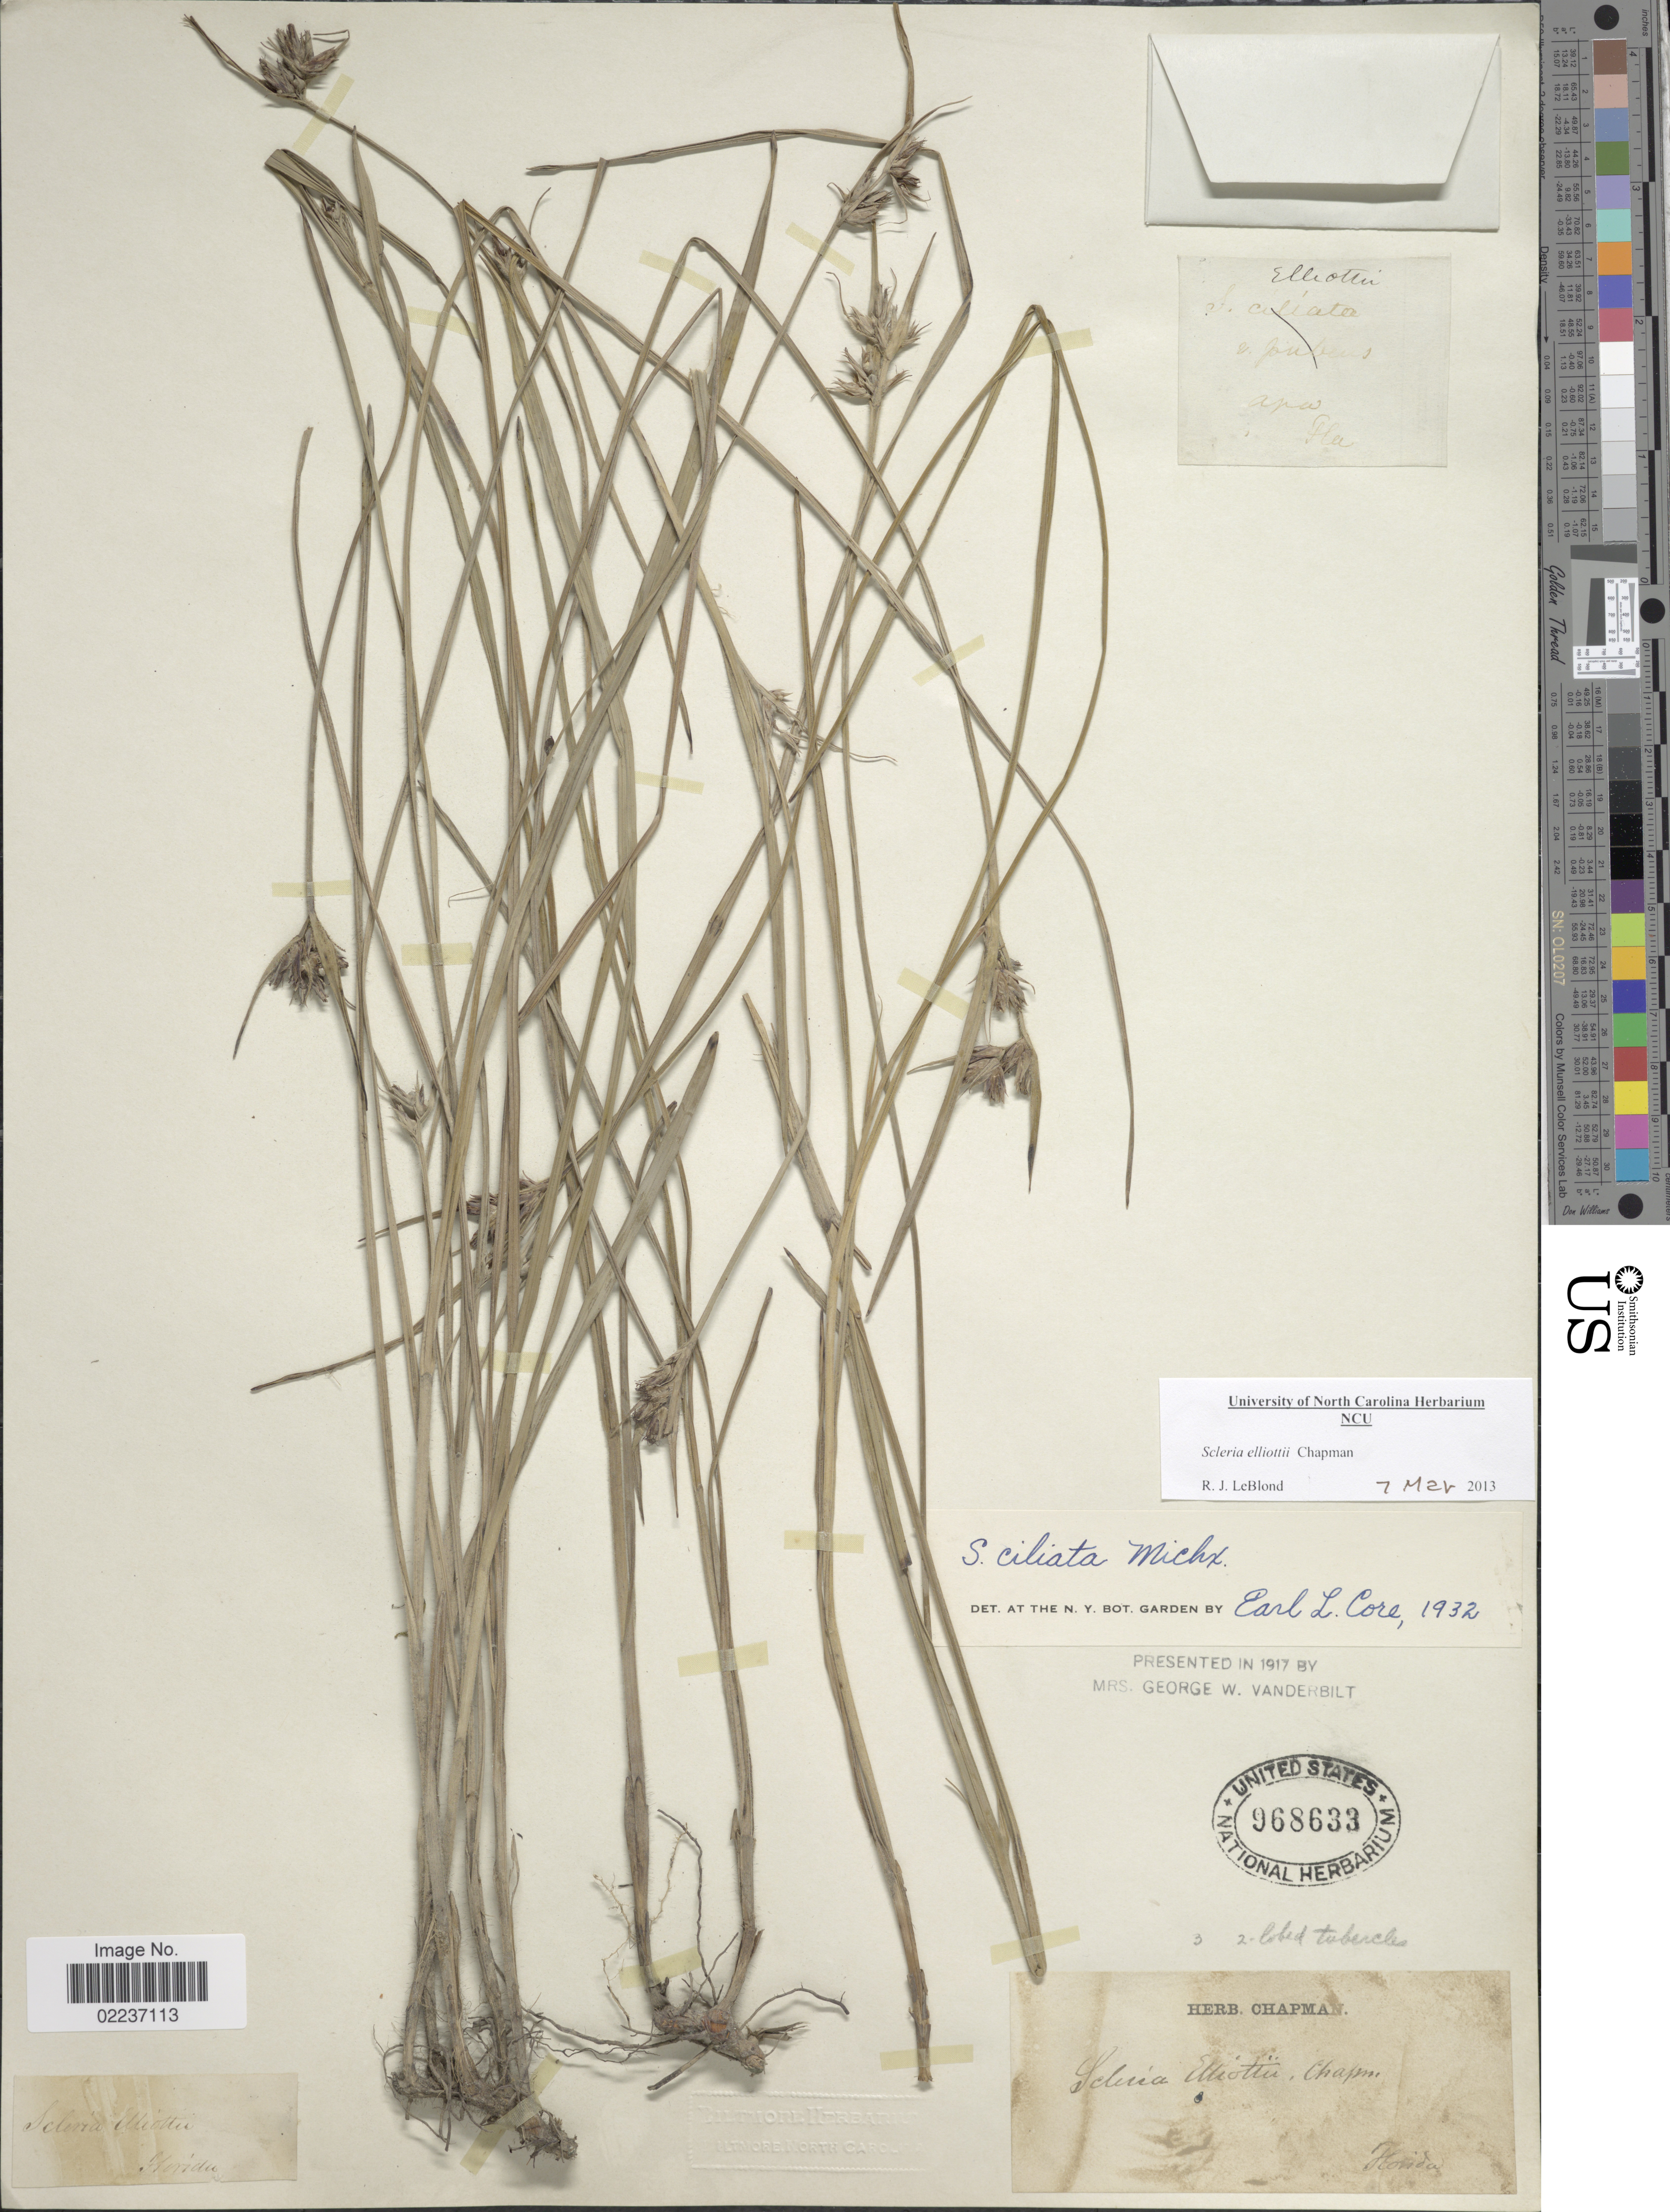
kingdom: Plantae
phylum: Tracheophyta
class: Liliopsida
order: Poales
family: Cyperaceae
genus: Scleria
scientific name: Scleria ciliata var. elliottii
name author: (Chapm.) Fernald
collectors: ex herb. Chapman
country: United States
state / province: Florida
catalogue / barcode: US 968633